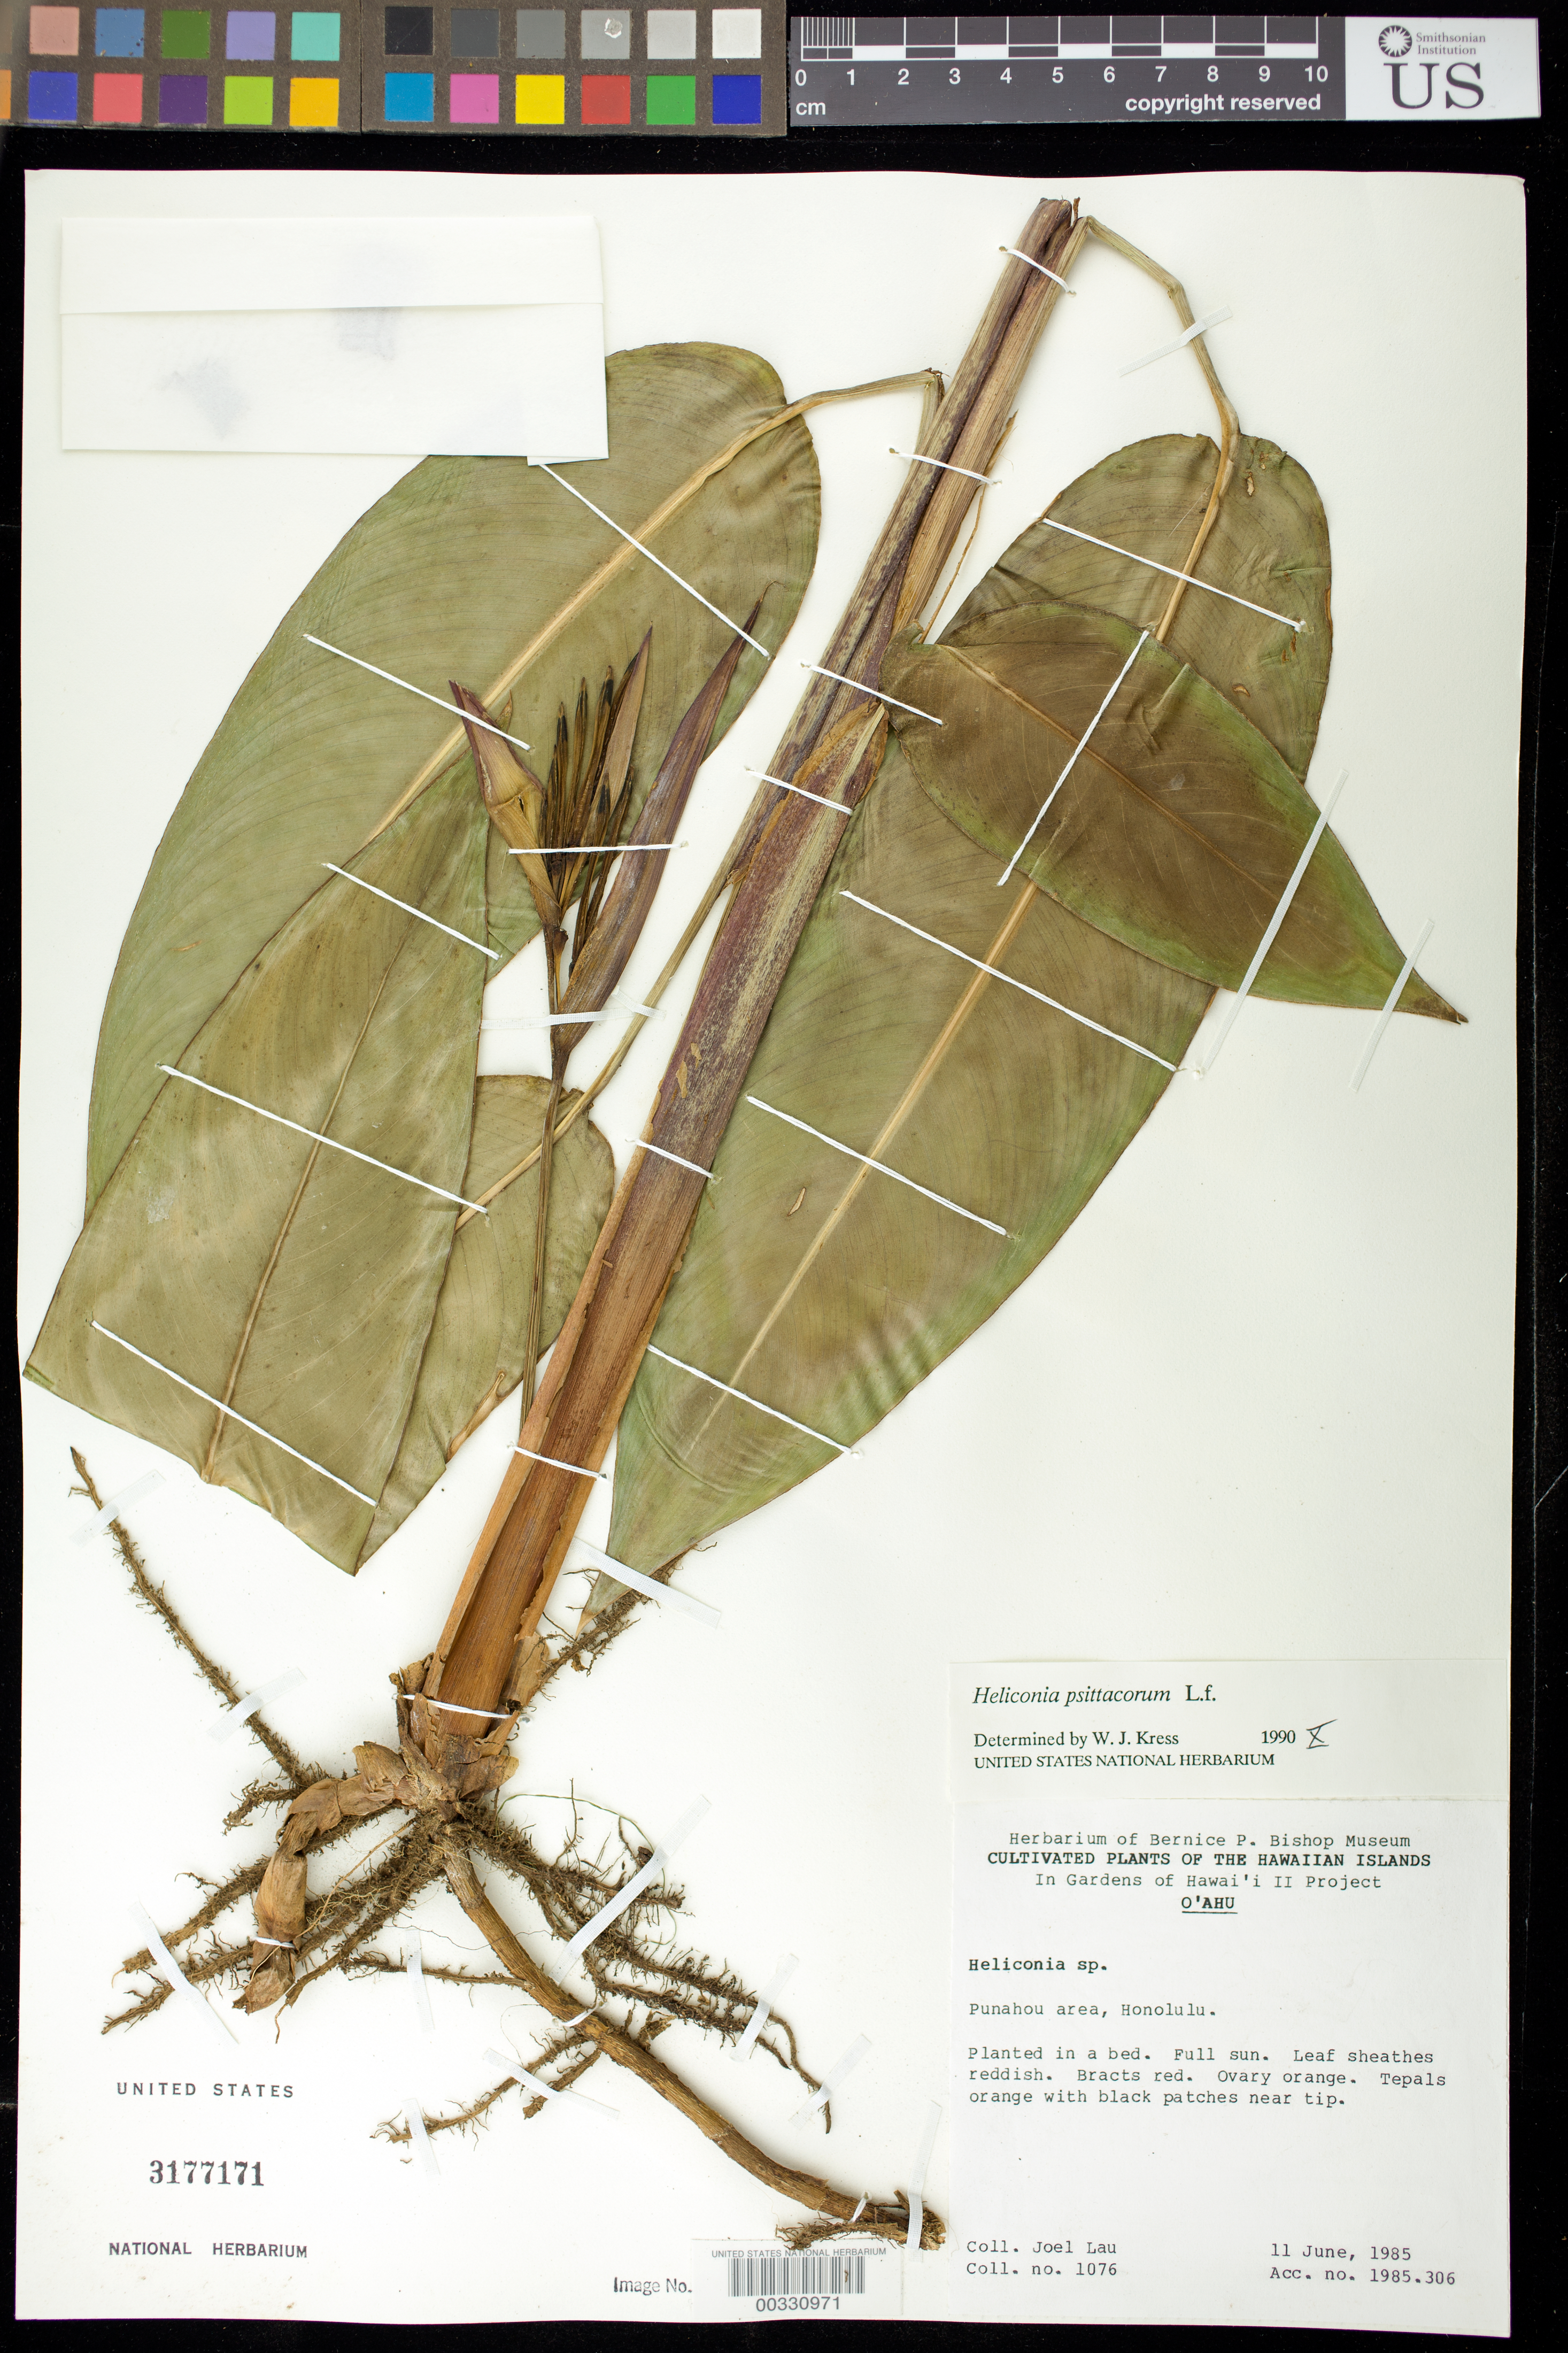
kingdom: Plantae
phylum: Tracheophyta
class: Liliopsida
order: Zingiberales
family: Heliconiaceae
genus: Heliconia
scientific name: Heliconia psittacorum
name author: L. f.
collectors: J. Lau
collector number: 1076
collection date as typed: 11 Jun 1985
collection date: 1985-06-11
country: United States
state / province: Florida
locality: Southern Florida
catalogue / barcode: US 3177171